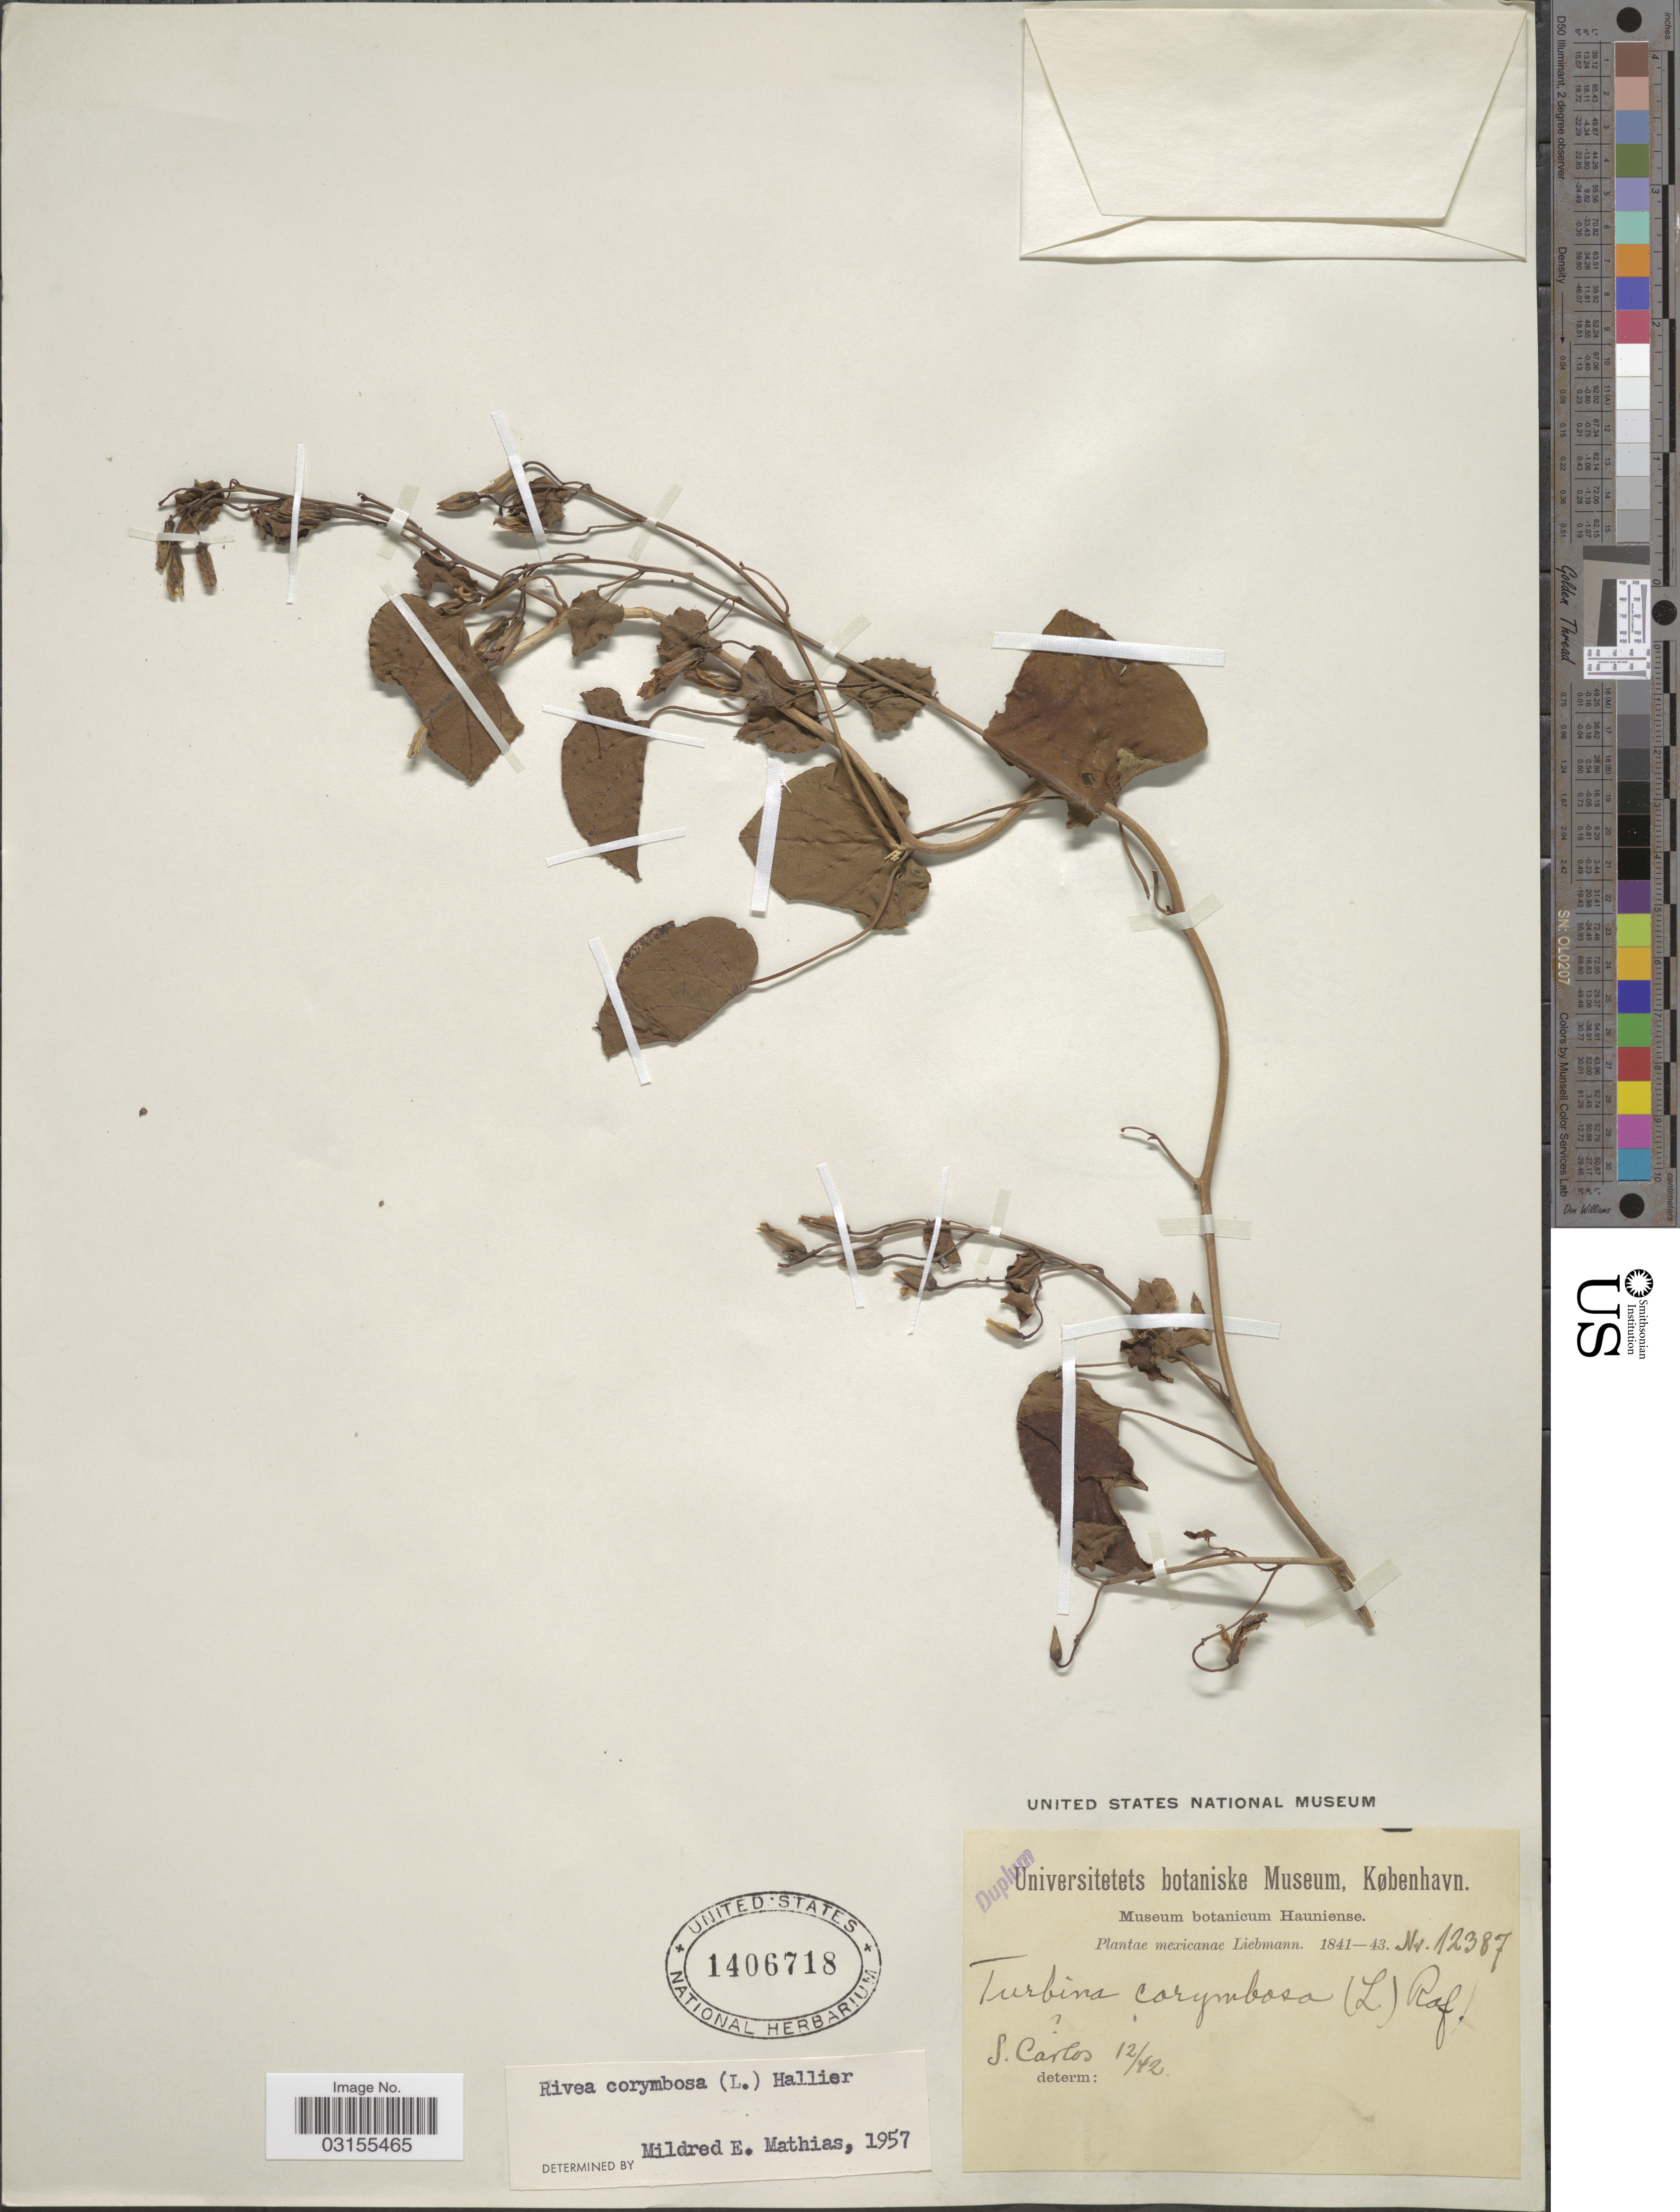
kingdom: Plantae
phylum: Tracheophyta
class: Magnoliopsida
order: Solanales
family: Convolvulaceae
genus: Turbina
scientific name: Turbina corymbosa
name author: (L.) Raf.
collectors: Liebmann, --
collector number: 12387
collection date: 1842-12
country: Mexico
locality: S. Carlos.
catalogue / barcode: US 1406718